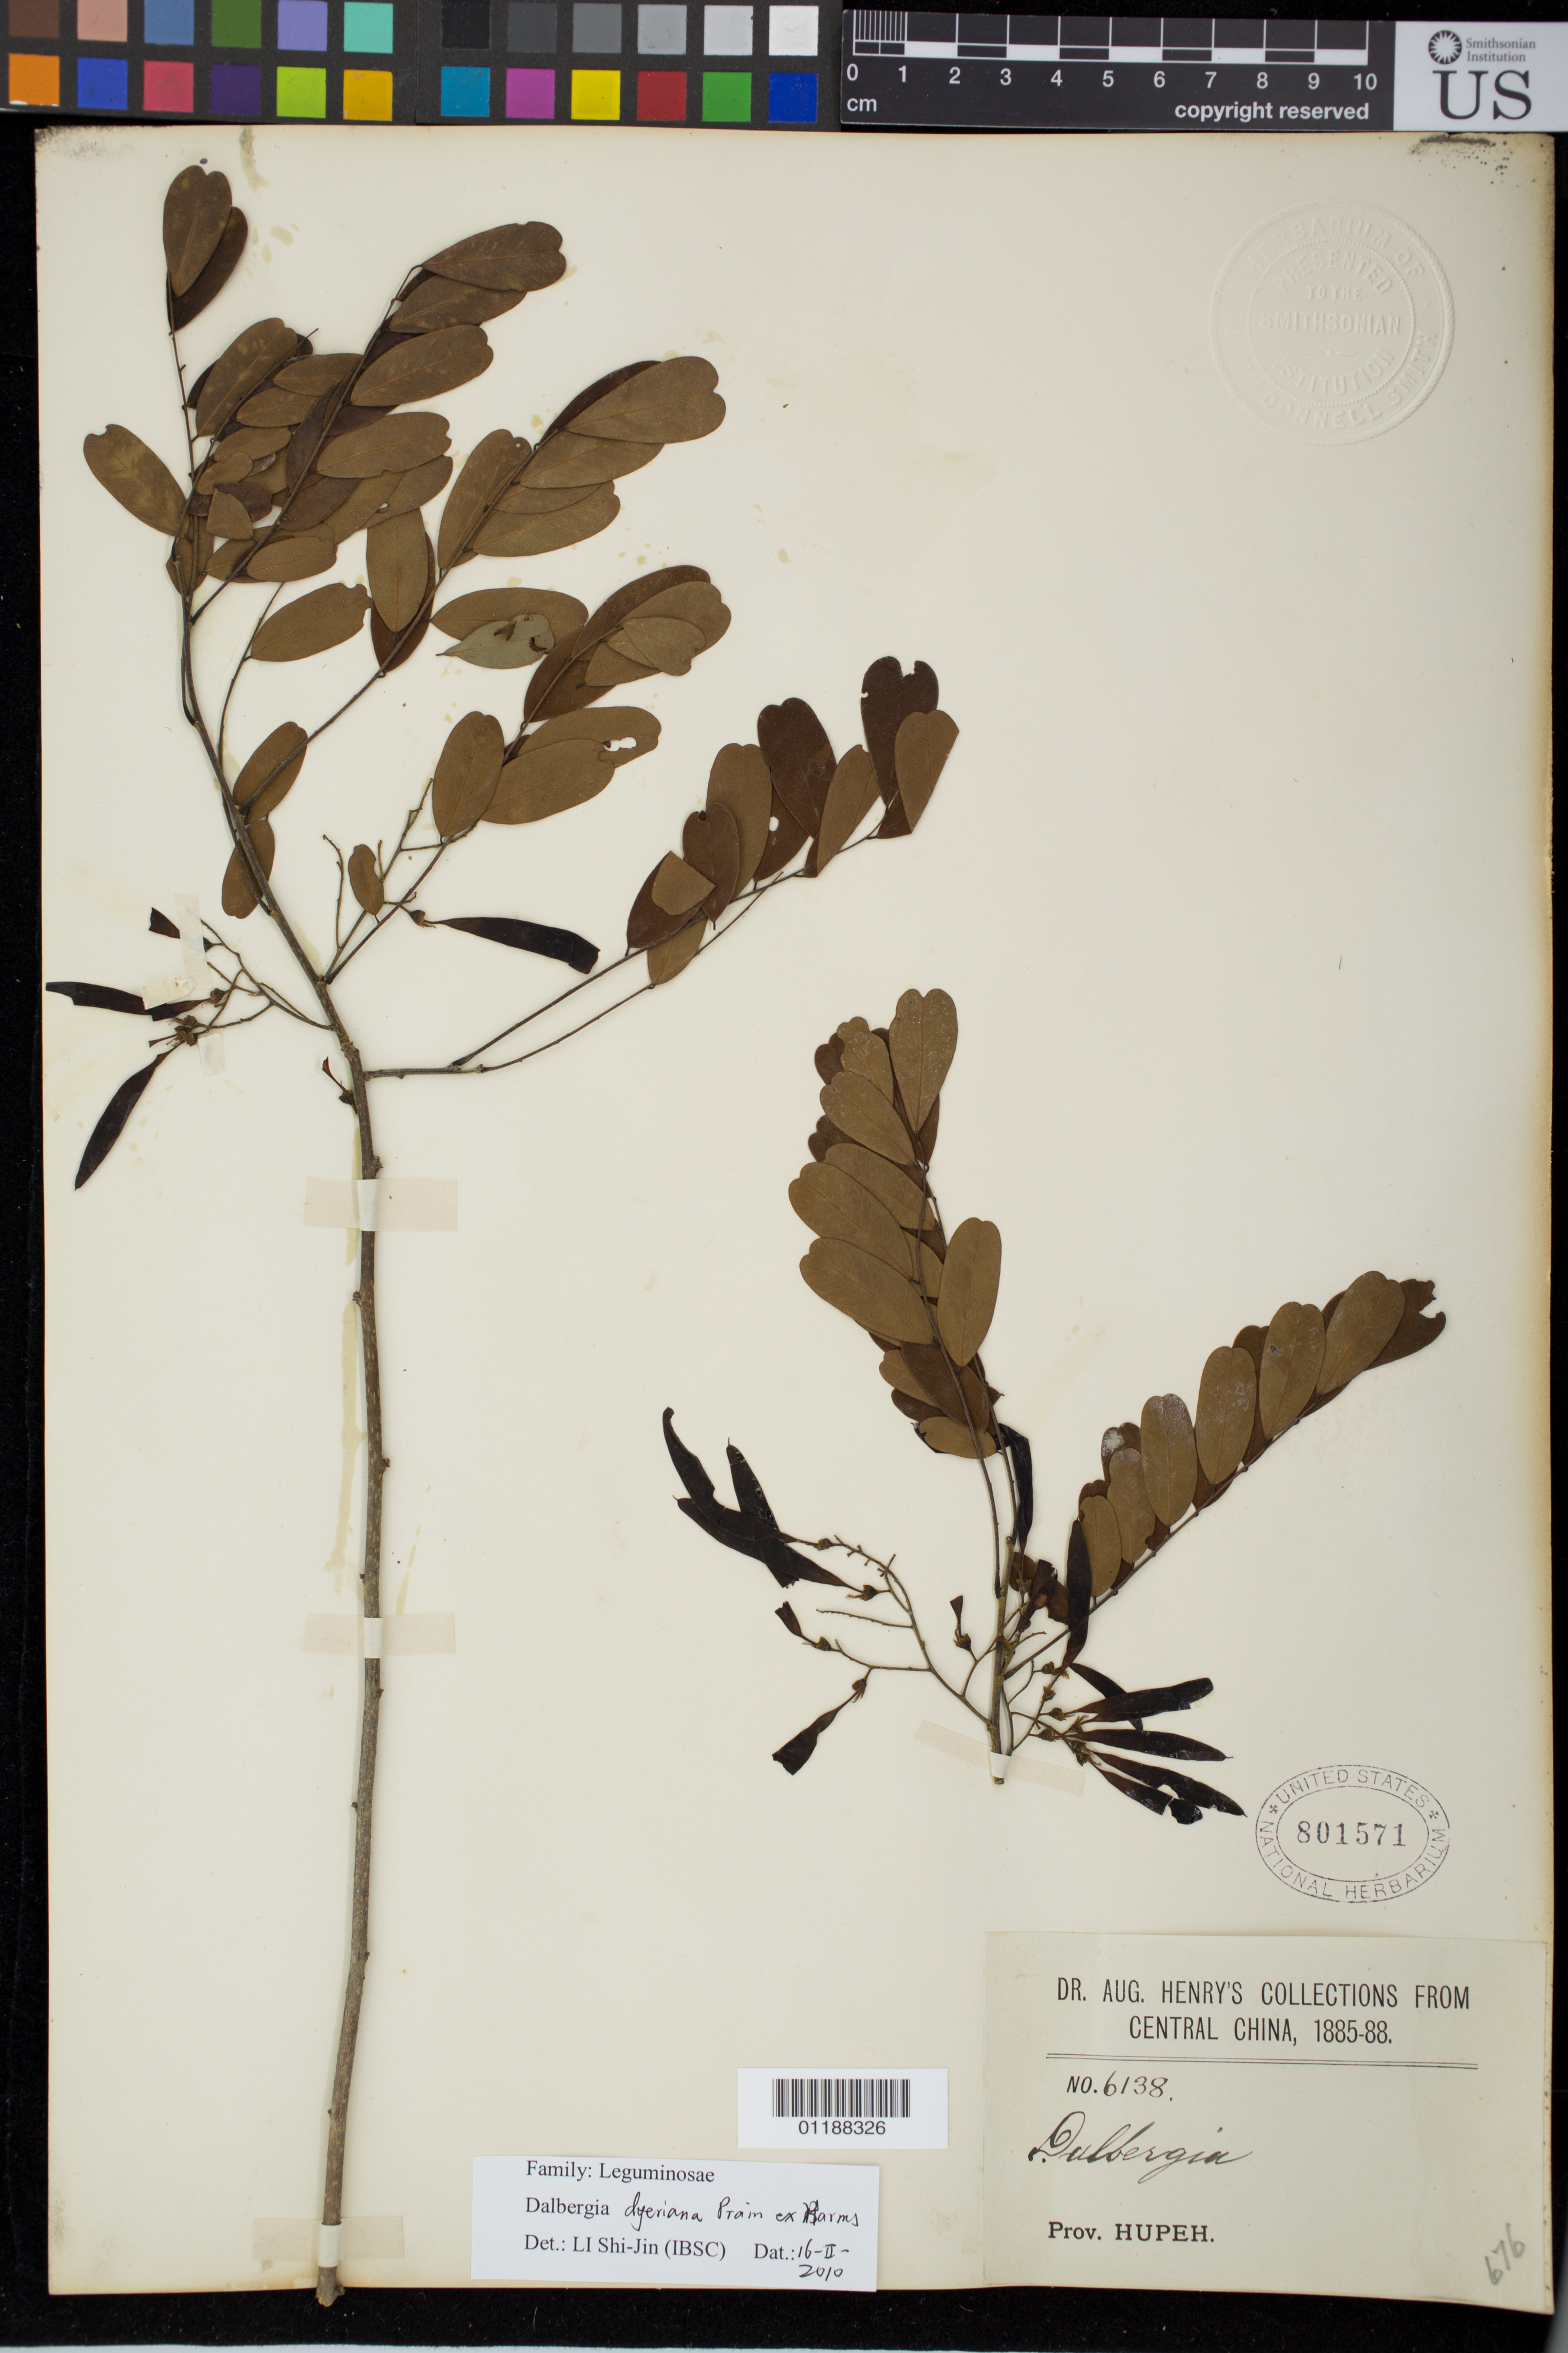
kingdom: Plantae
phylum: Tracheophyta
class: Magnoliopsida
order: Fabales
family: Fabaceae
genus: Dalbergia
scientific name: Dalbergia dyeriana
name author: B. Harms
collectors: A. Henry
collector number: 6138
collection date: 1885/1888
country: China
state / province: Hubei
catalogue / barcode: US 801571